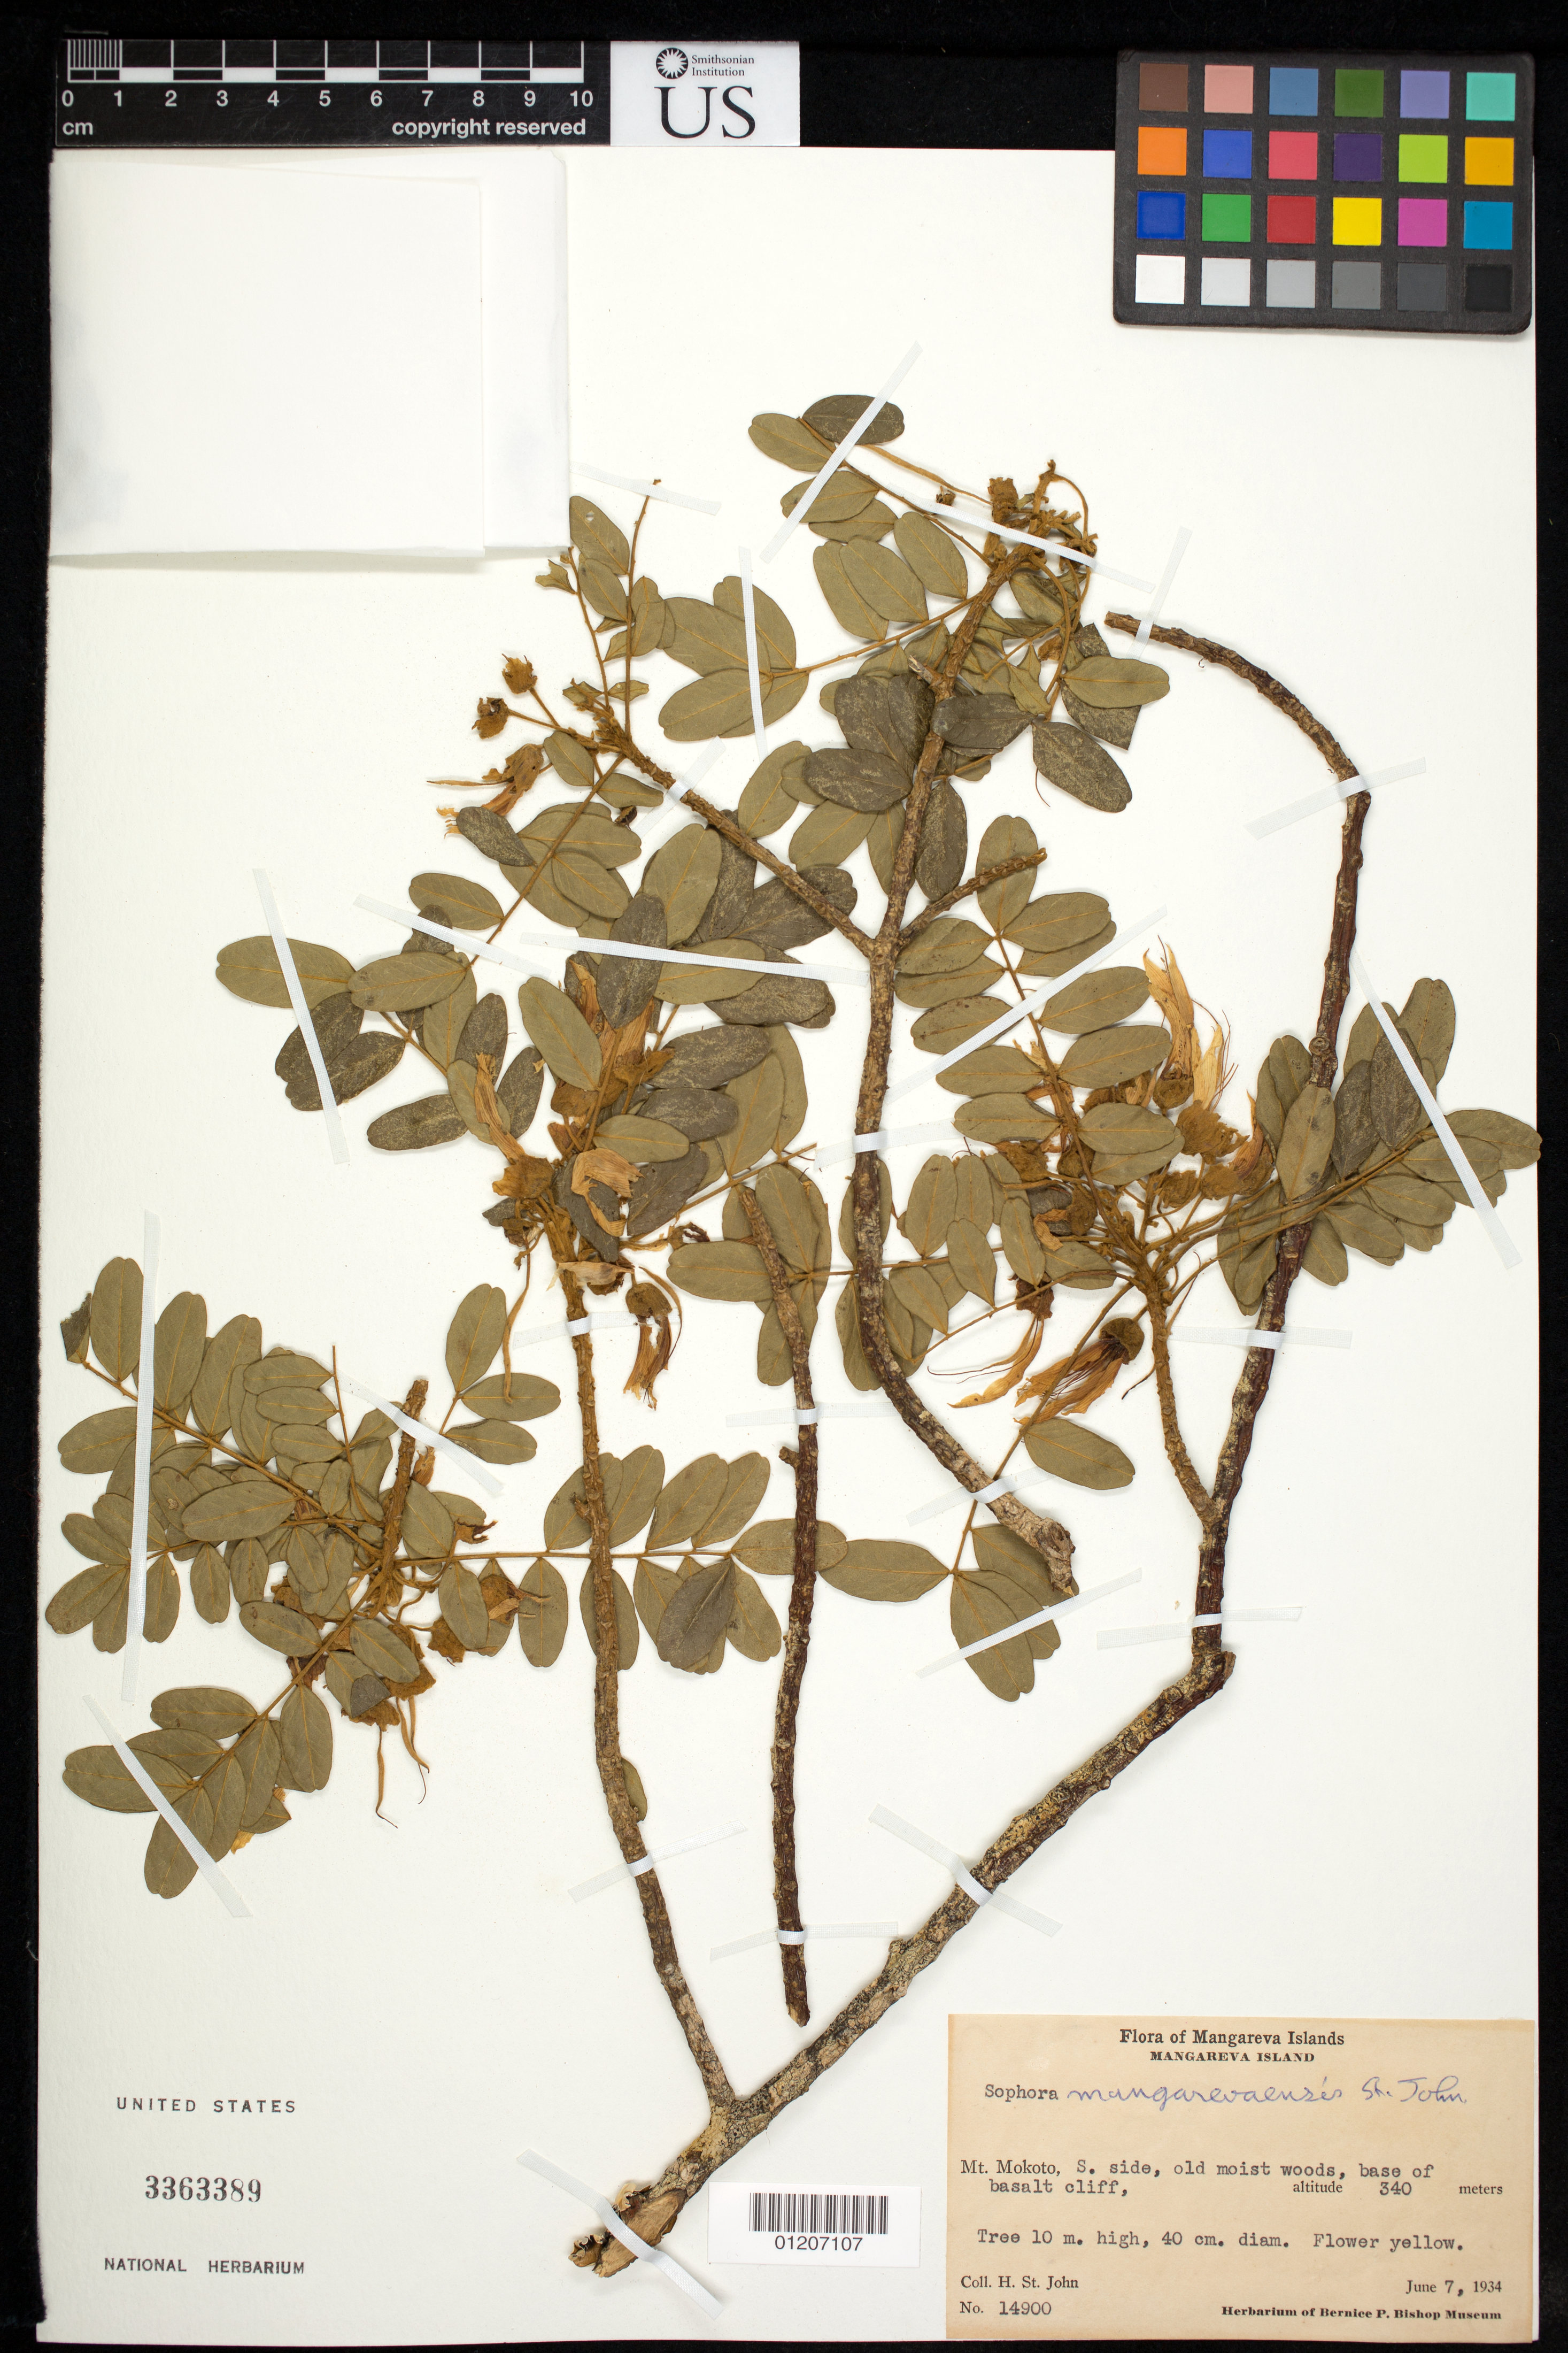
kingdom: Plantae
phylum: Tracheophyta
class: Magnoliopsida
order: Fabales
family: Fabaceae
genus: Sophora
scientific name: Sophora mangarevaensis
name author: H. St. John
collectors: H. St. John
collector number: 14900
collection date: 1934-06-07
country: French Polynesia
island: Mangareva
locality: Mangareva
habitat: Old Moist woods.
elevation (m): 340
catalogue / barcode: US 3363389